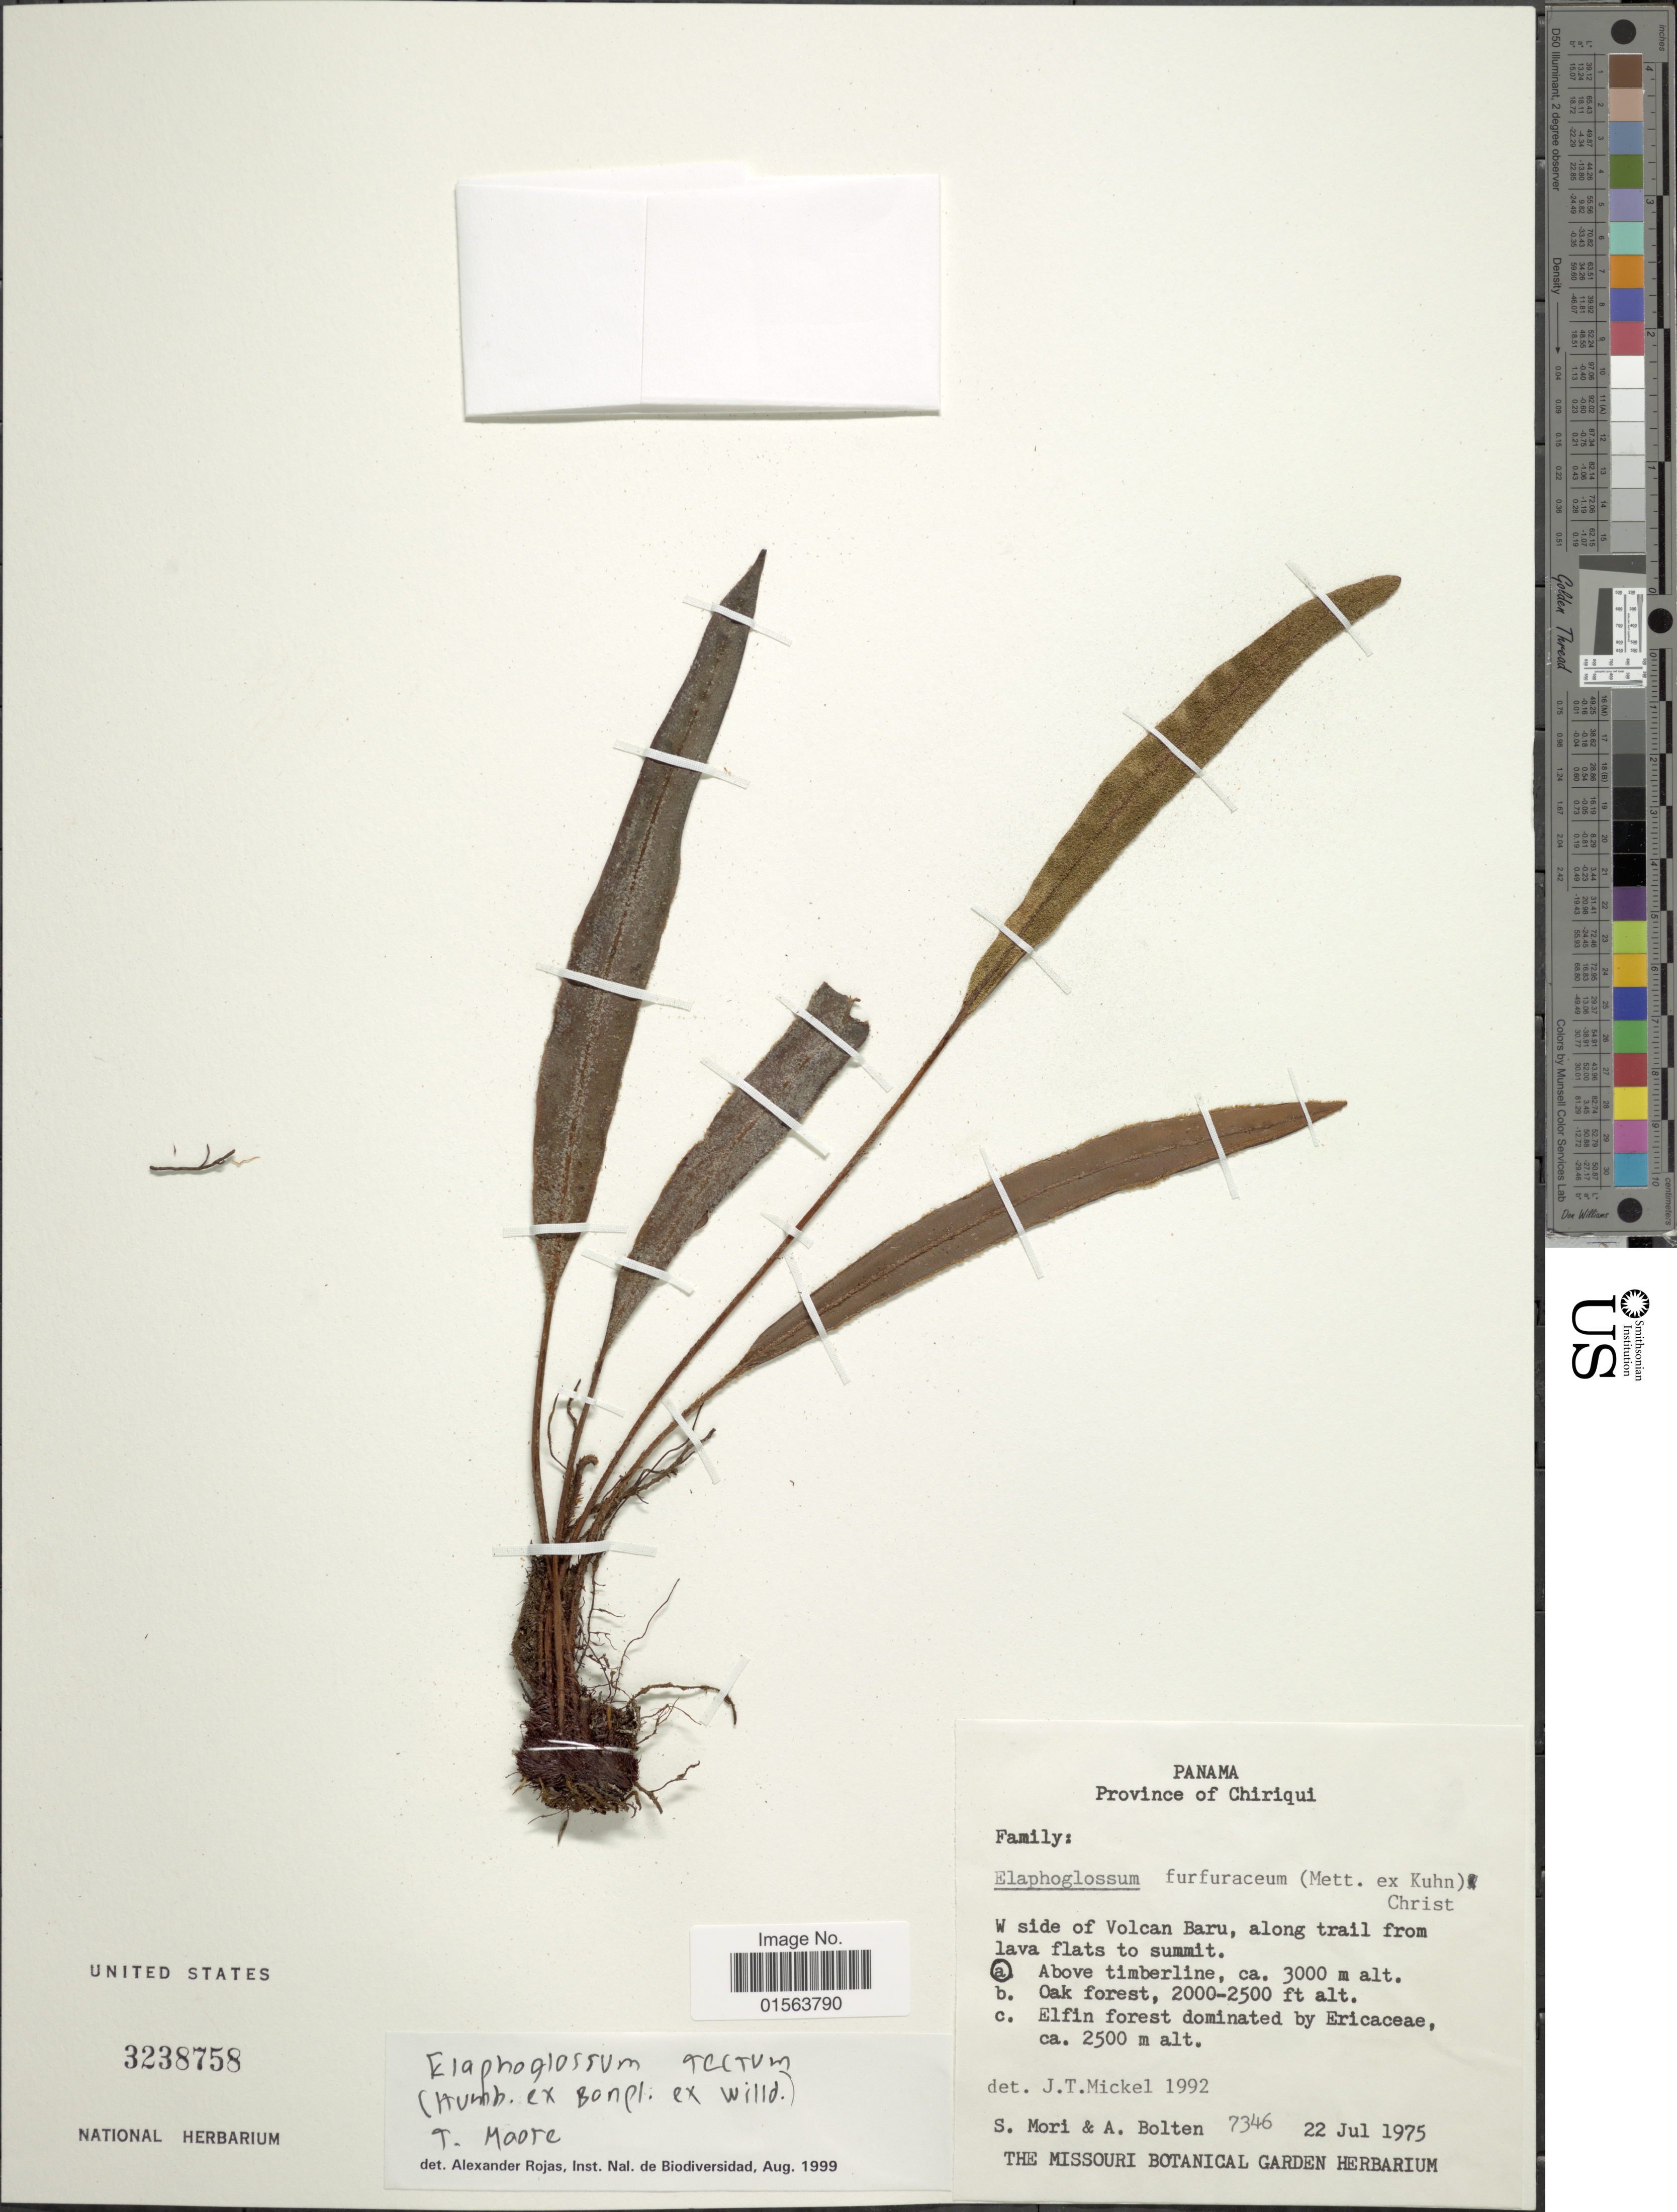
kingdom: Plantae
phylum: Tracheophyta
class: Polypodiopsida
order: Polypodiales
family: Dryopteridaceae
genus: Elaphoglossum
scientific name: Elaphoglossum furfuraceum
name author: (Mett. ex Kuhn) Christ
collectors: S. Mori & A. Bolten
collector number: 7346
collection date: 1975-07-22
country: Panama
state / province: Chiriqui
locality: Province of Chiriqui, W side of Volcan Baru, along trail from lava flats to simmit, above timberline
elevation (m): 3000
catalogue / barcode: US 3238758